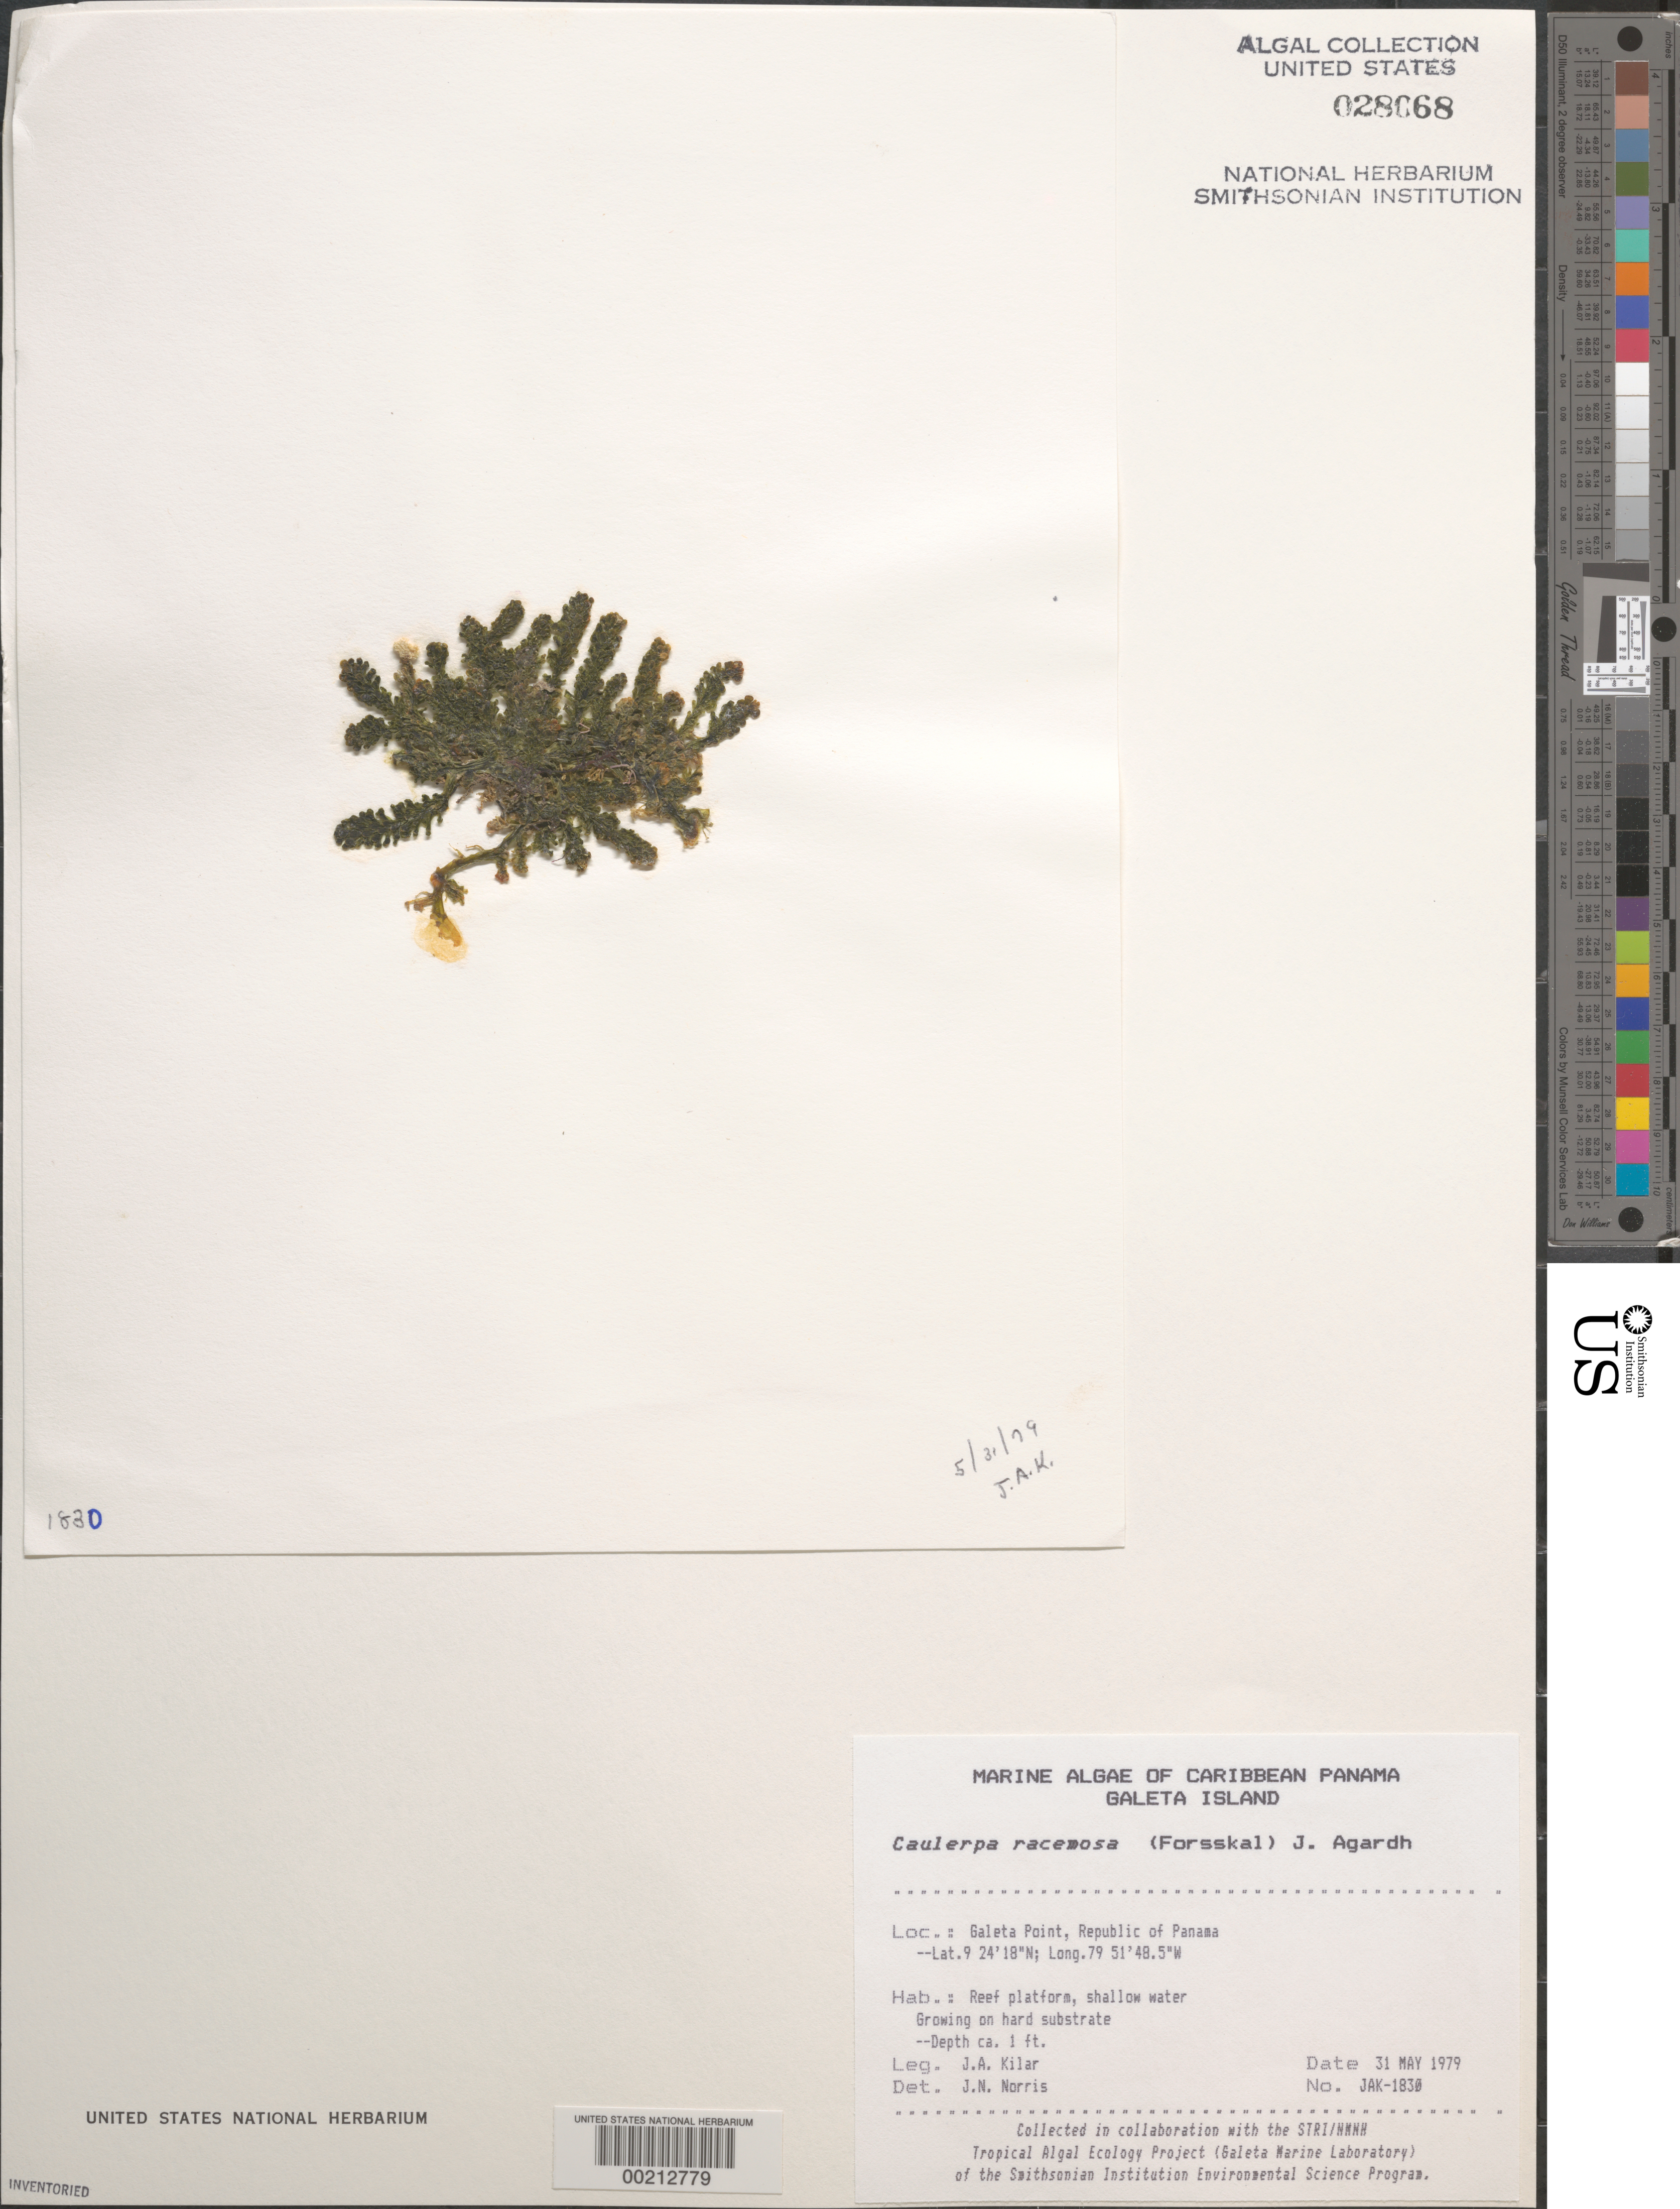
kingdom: Plantae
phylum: Chlorophyta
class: Ulvophyceae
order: Bryopsidales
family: Caulerpaceae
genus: Caulerpa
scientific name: Caulerpa racemosa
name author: (Forssk.) J. Agardh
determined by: Norris, James N.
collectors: J. A. Kilar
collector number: JAK-1830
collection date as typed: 31 May 1979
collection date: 1979-05-31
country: Panama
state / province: Colón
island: Galeta Island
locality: Galeta Point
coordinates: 9 24' 18" N, 79 51' 48.5" W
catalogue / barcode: US 28068